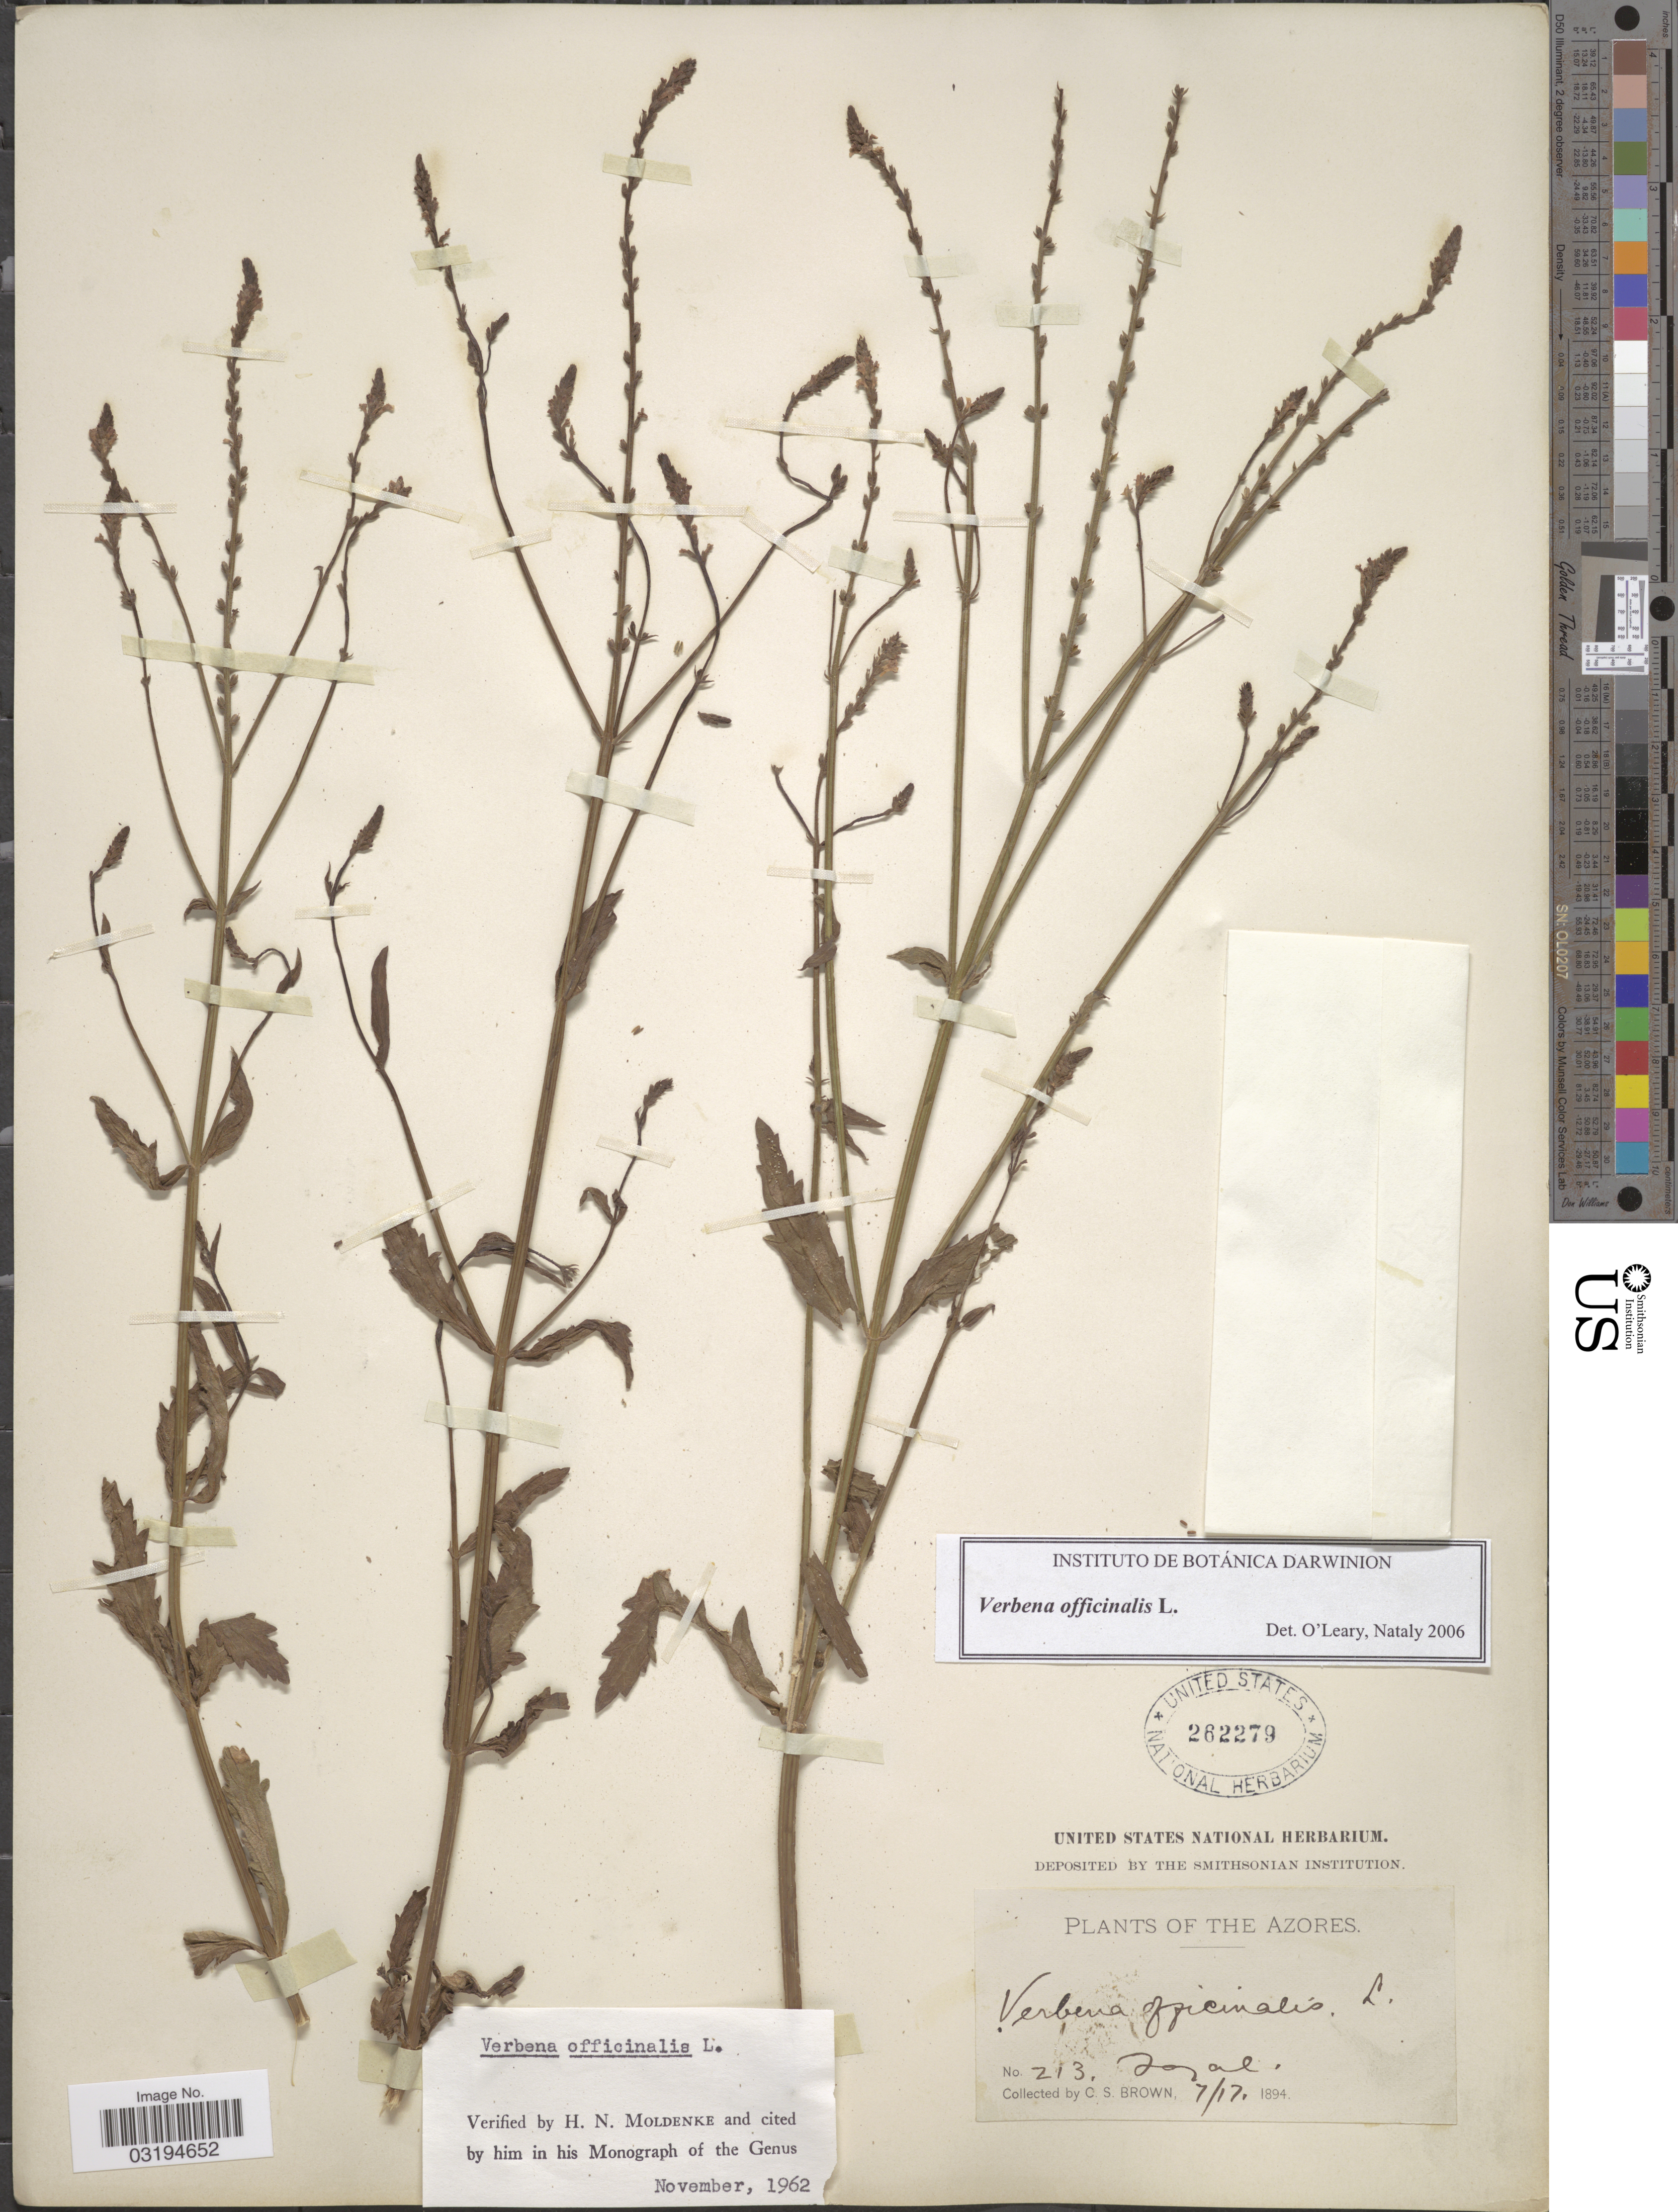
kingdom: Plantae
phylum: Tracheophyta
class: Magnoliopsida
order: Lamiales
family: Verbenaceae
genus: Verbena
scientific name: Verbena officinalis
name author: L.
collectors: C. S. Brown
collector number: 213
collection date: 1894-07-17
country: Portugal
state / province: Azores (Aut. Reg.)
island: Faial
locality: Fayal.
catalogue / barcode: US 262279